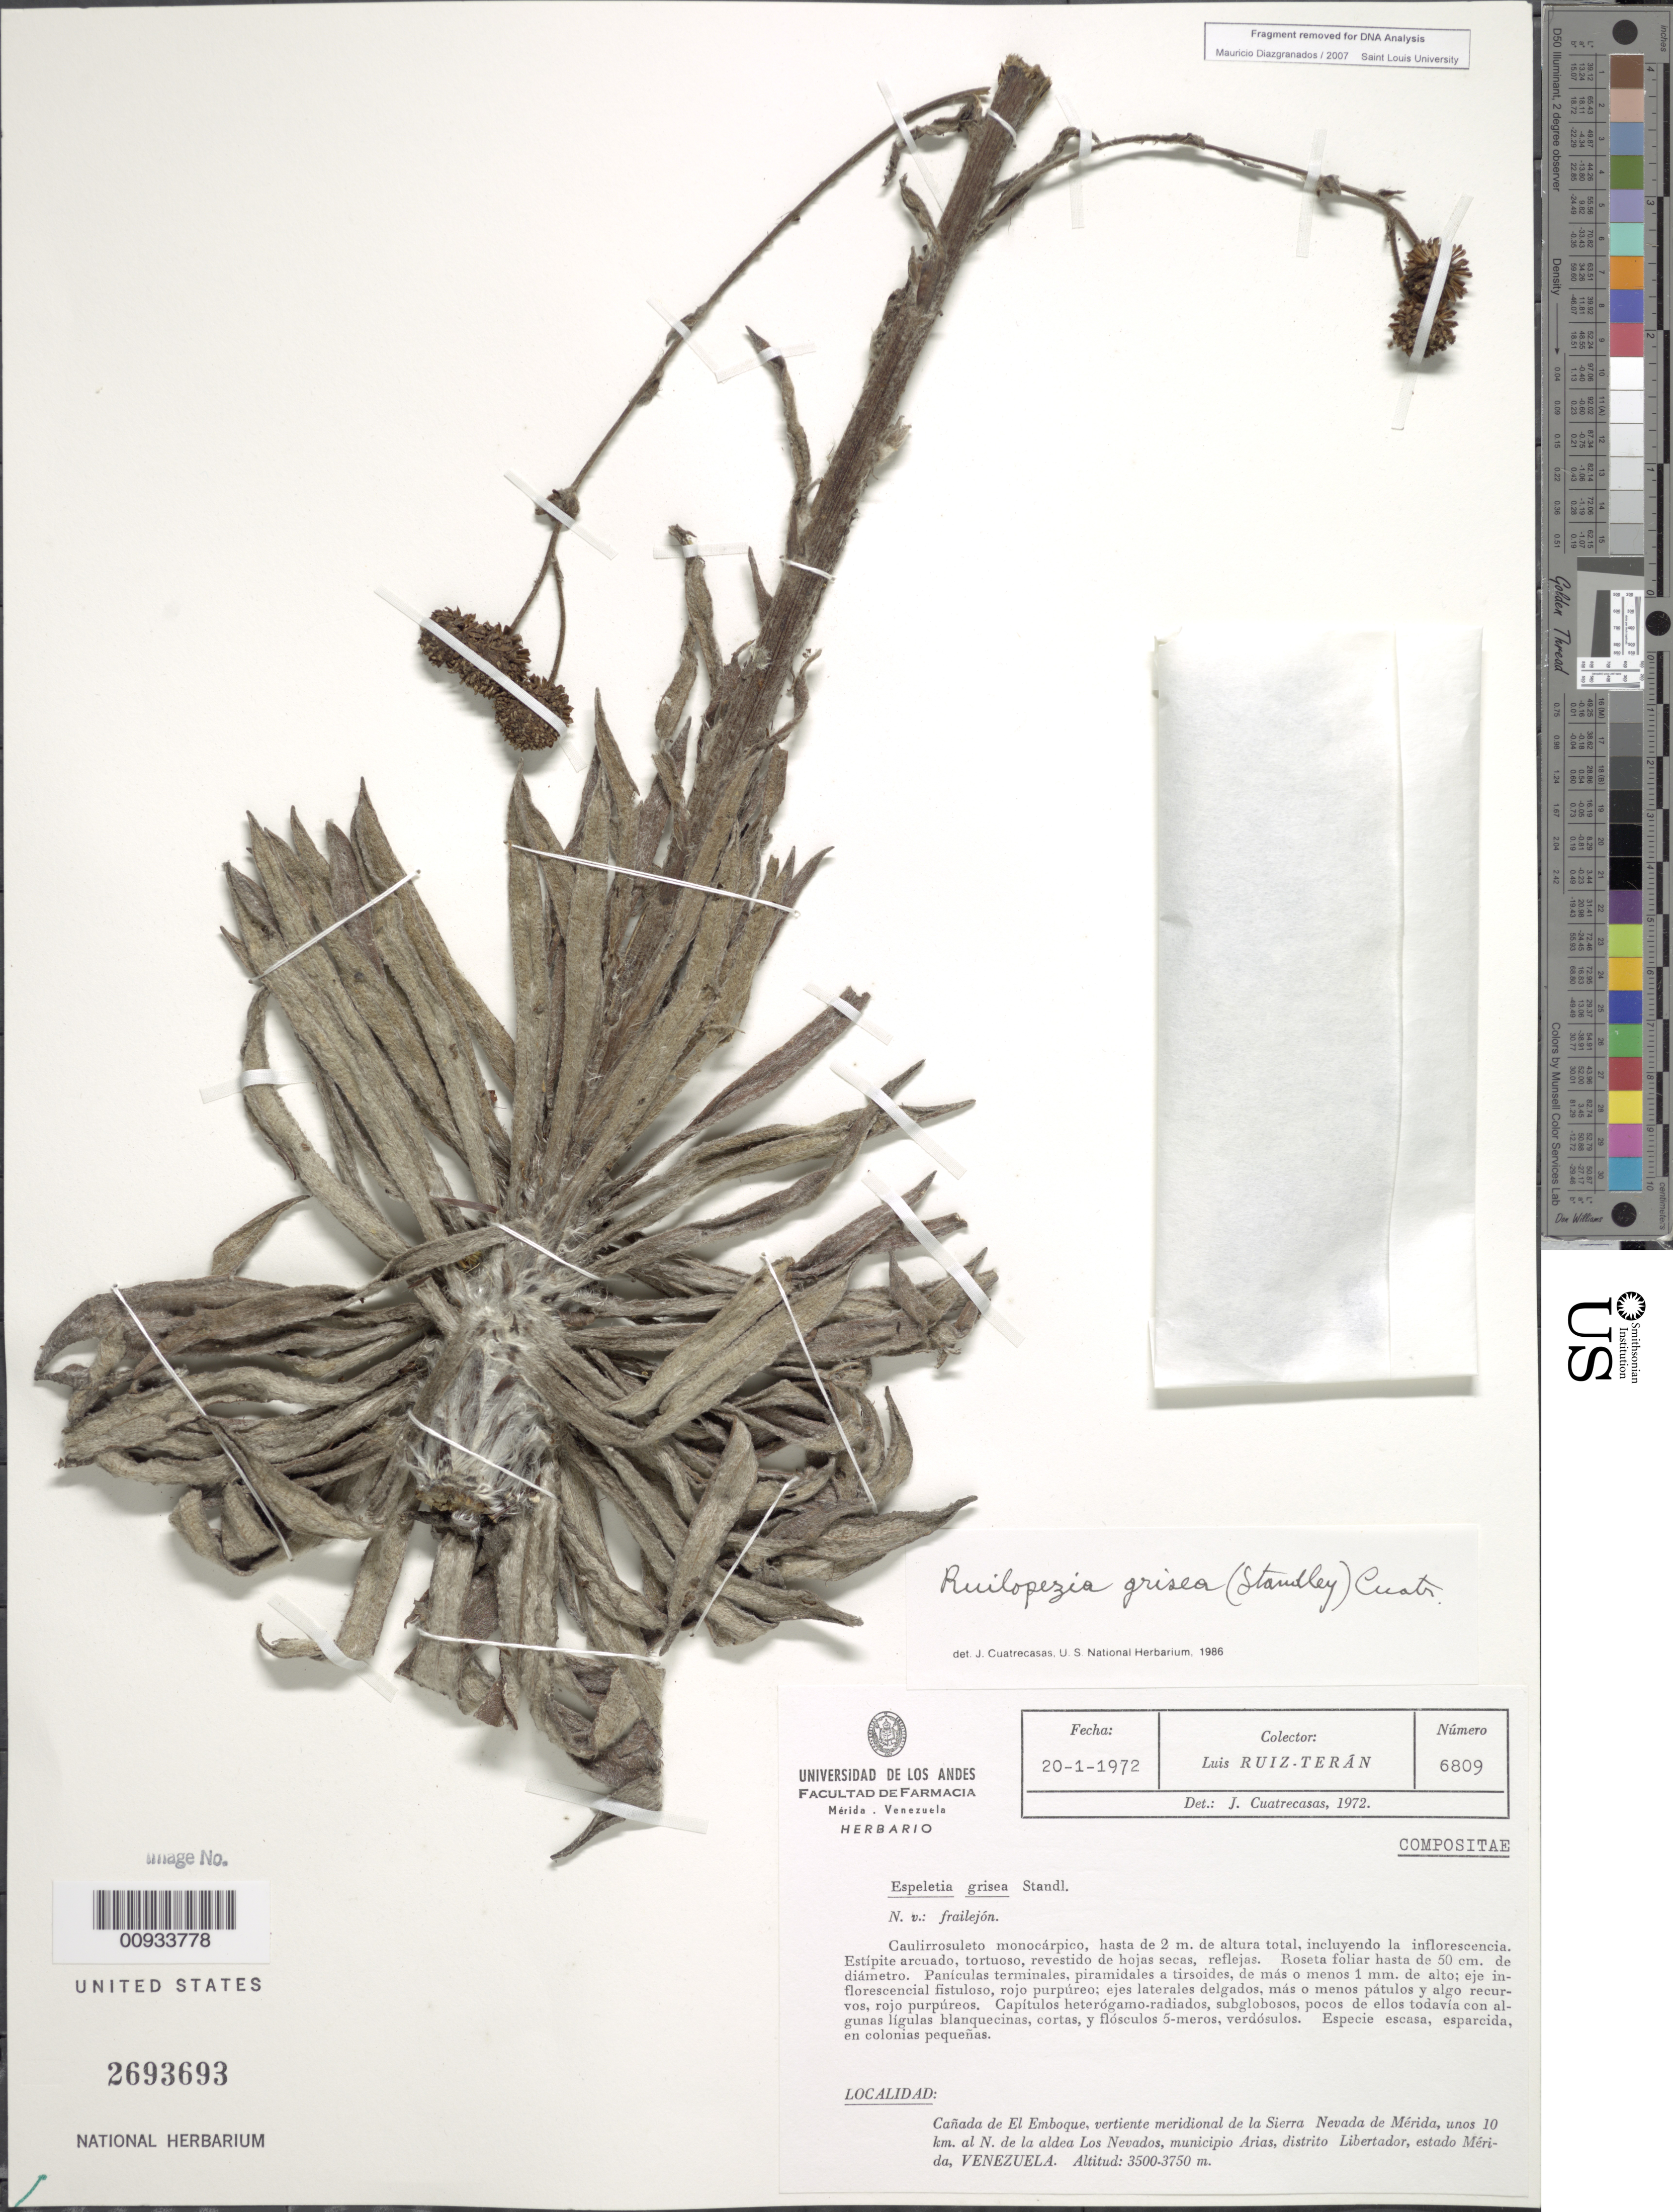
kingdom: Plantae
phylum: Tracheophyta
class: Magnoliopsida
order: Asterales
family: Asteraceae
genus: Ruilopezia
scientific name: Ruilopezia grisea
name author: (Standl.) Cuatrec.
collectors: L. Teran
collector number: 6809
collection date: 1972-01-20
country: Venezuela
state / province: Mérida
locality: Canada de El Emboque, vertiente meridional de la Sierra Nevada de Merida, unos 10 km al N de la aldea Los Nevados, Municipio Arias, Distrito Libertador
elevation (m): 3500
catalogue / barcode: US 2693693